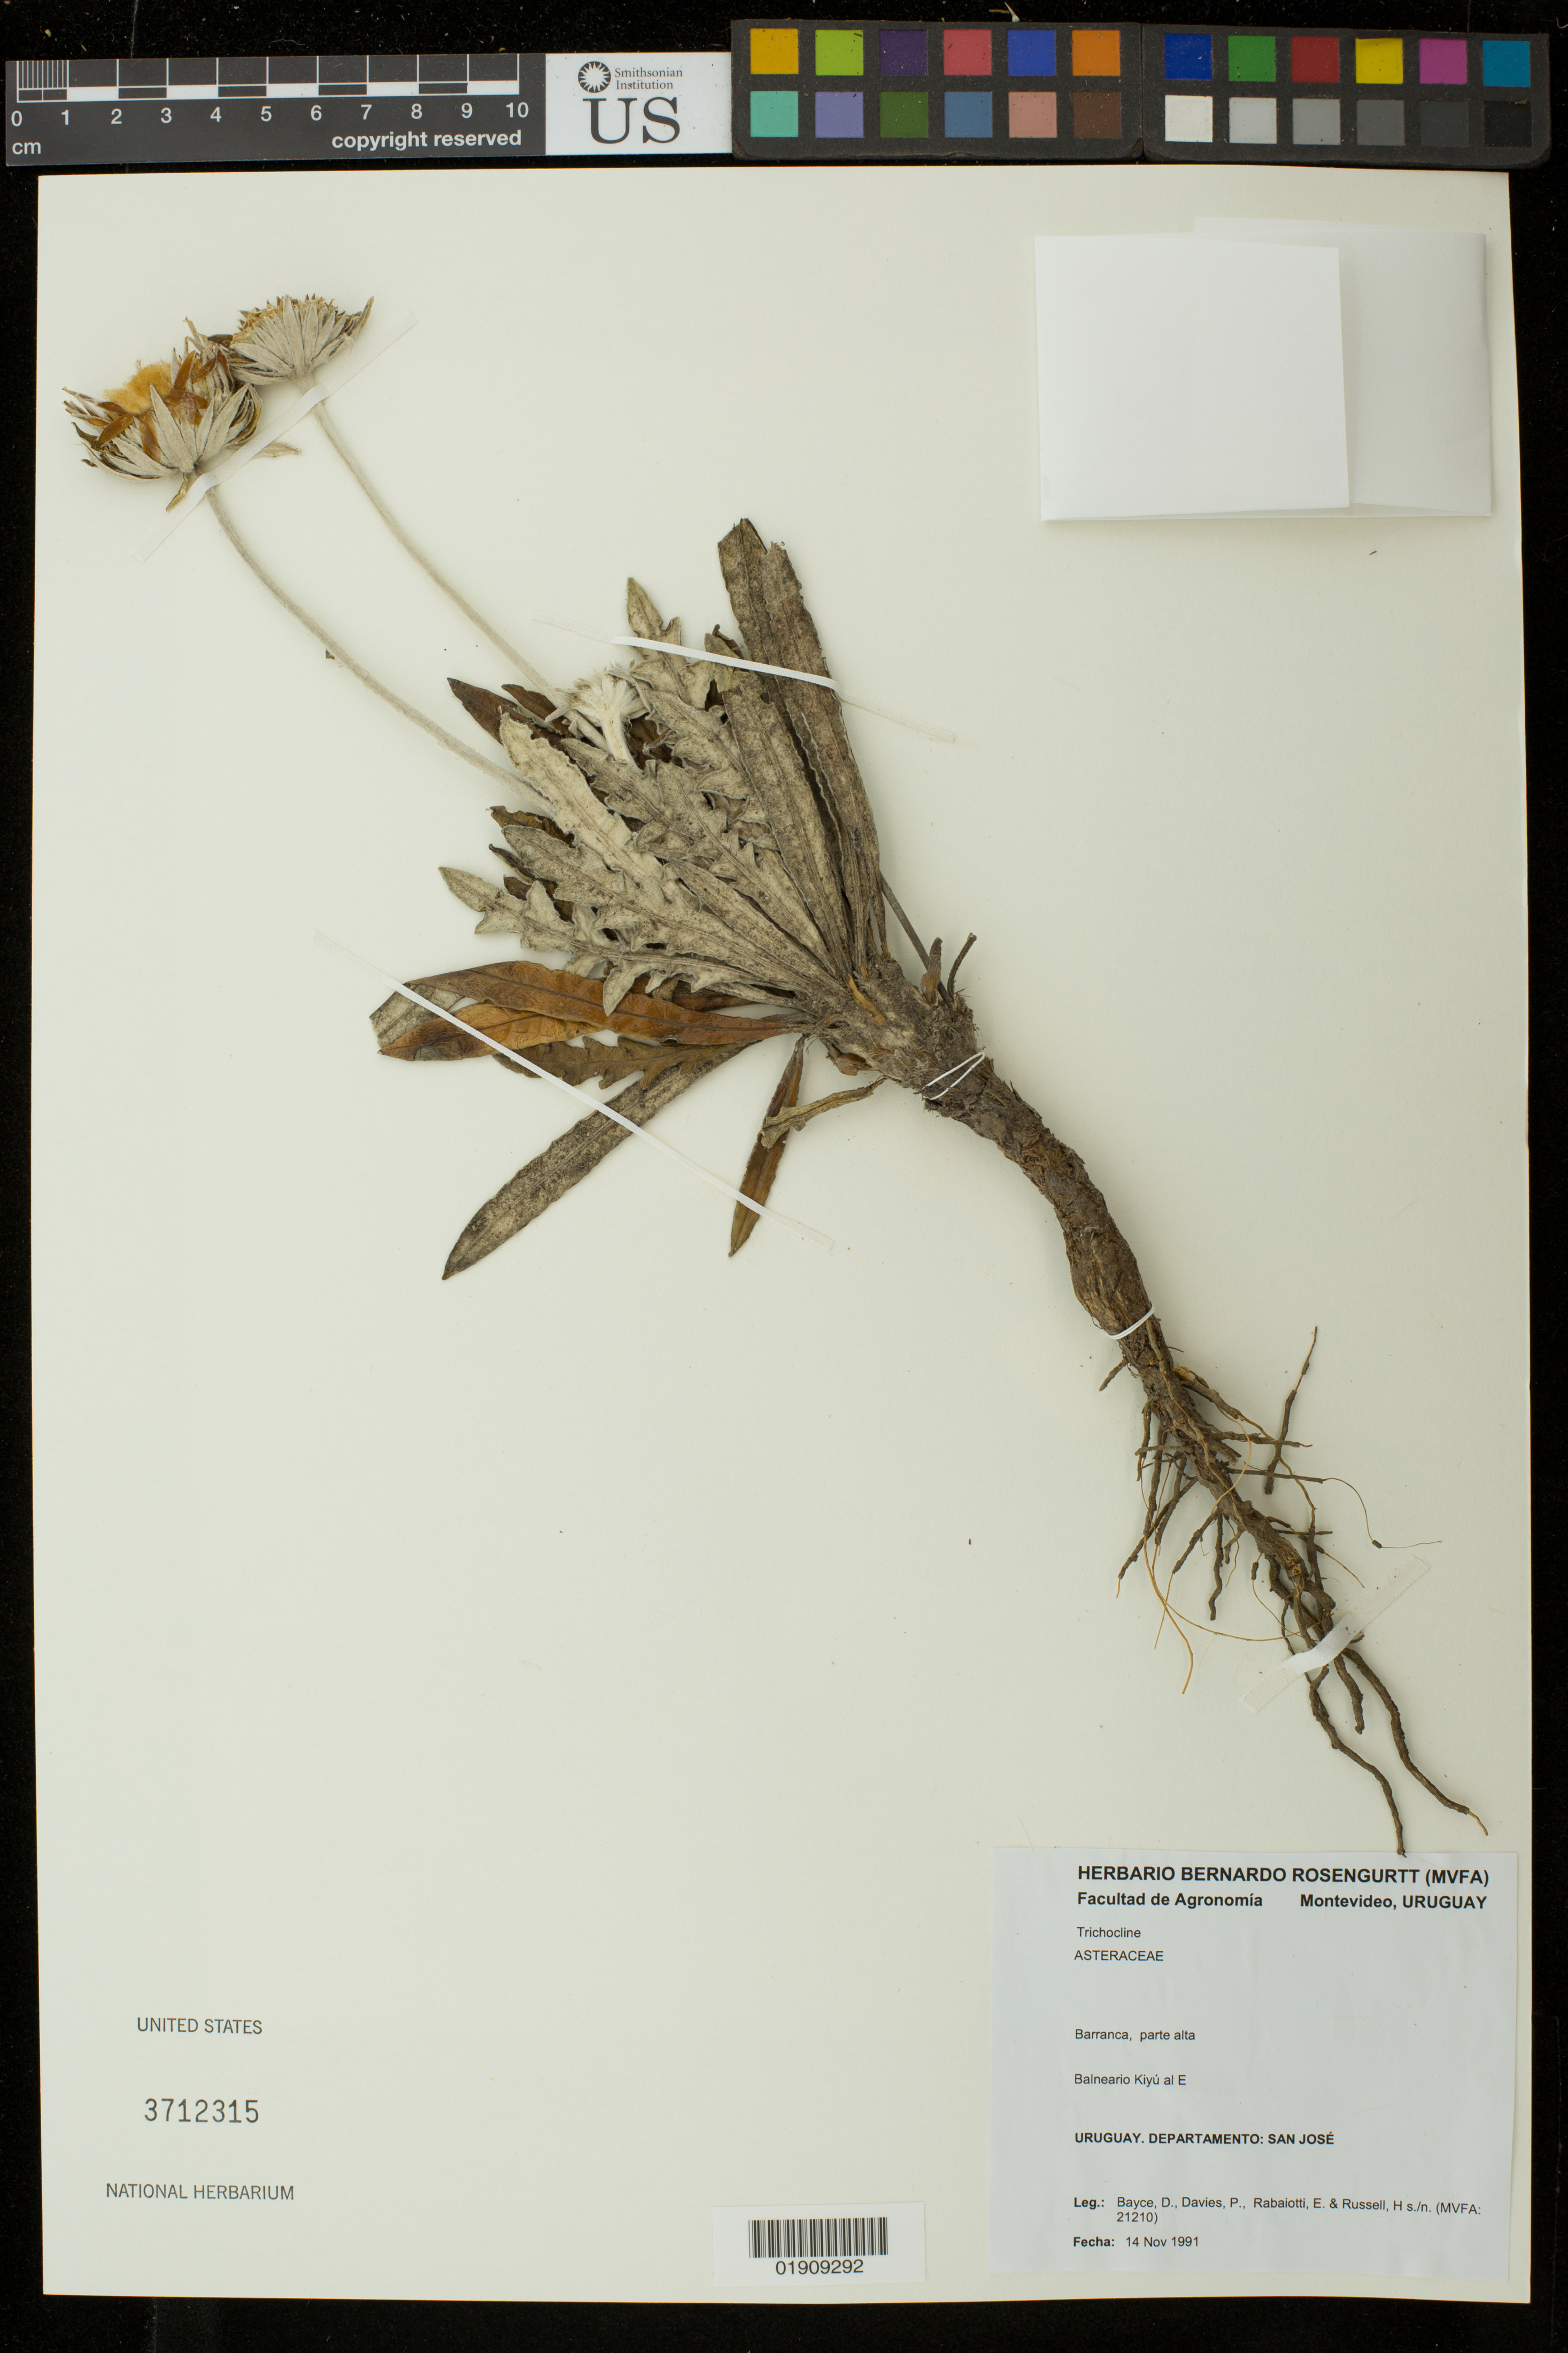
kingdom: Plantae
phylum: Tracheophyta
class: Magnoliopsida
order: Asterales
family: Asteraceae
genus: Trichocline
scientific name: Trichocline sp.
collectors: D. Bayce, P. Davies, E. Rabaiotti & H. Russell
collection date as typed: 14 November 1991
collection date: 1991-11-14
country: Uruguay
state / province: San José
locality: Balneario Kiyu al E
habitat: Barranca, parte alta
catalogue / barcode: US 3712315